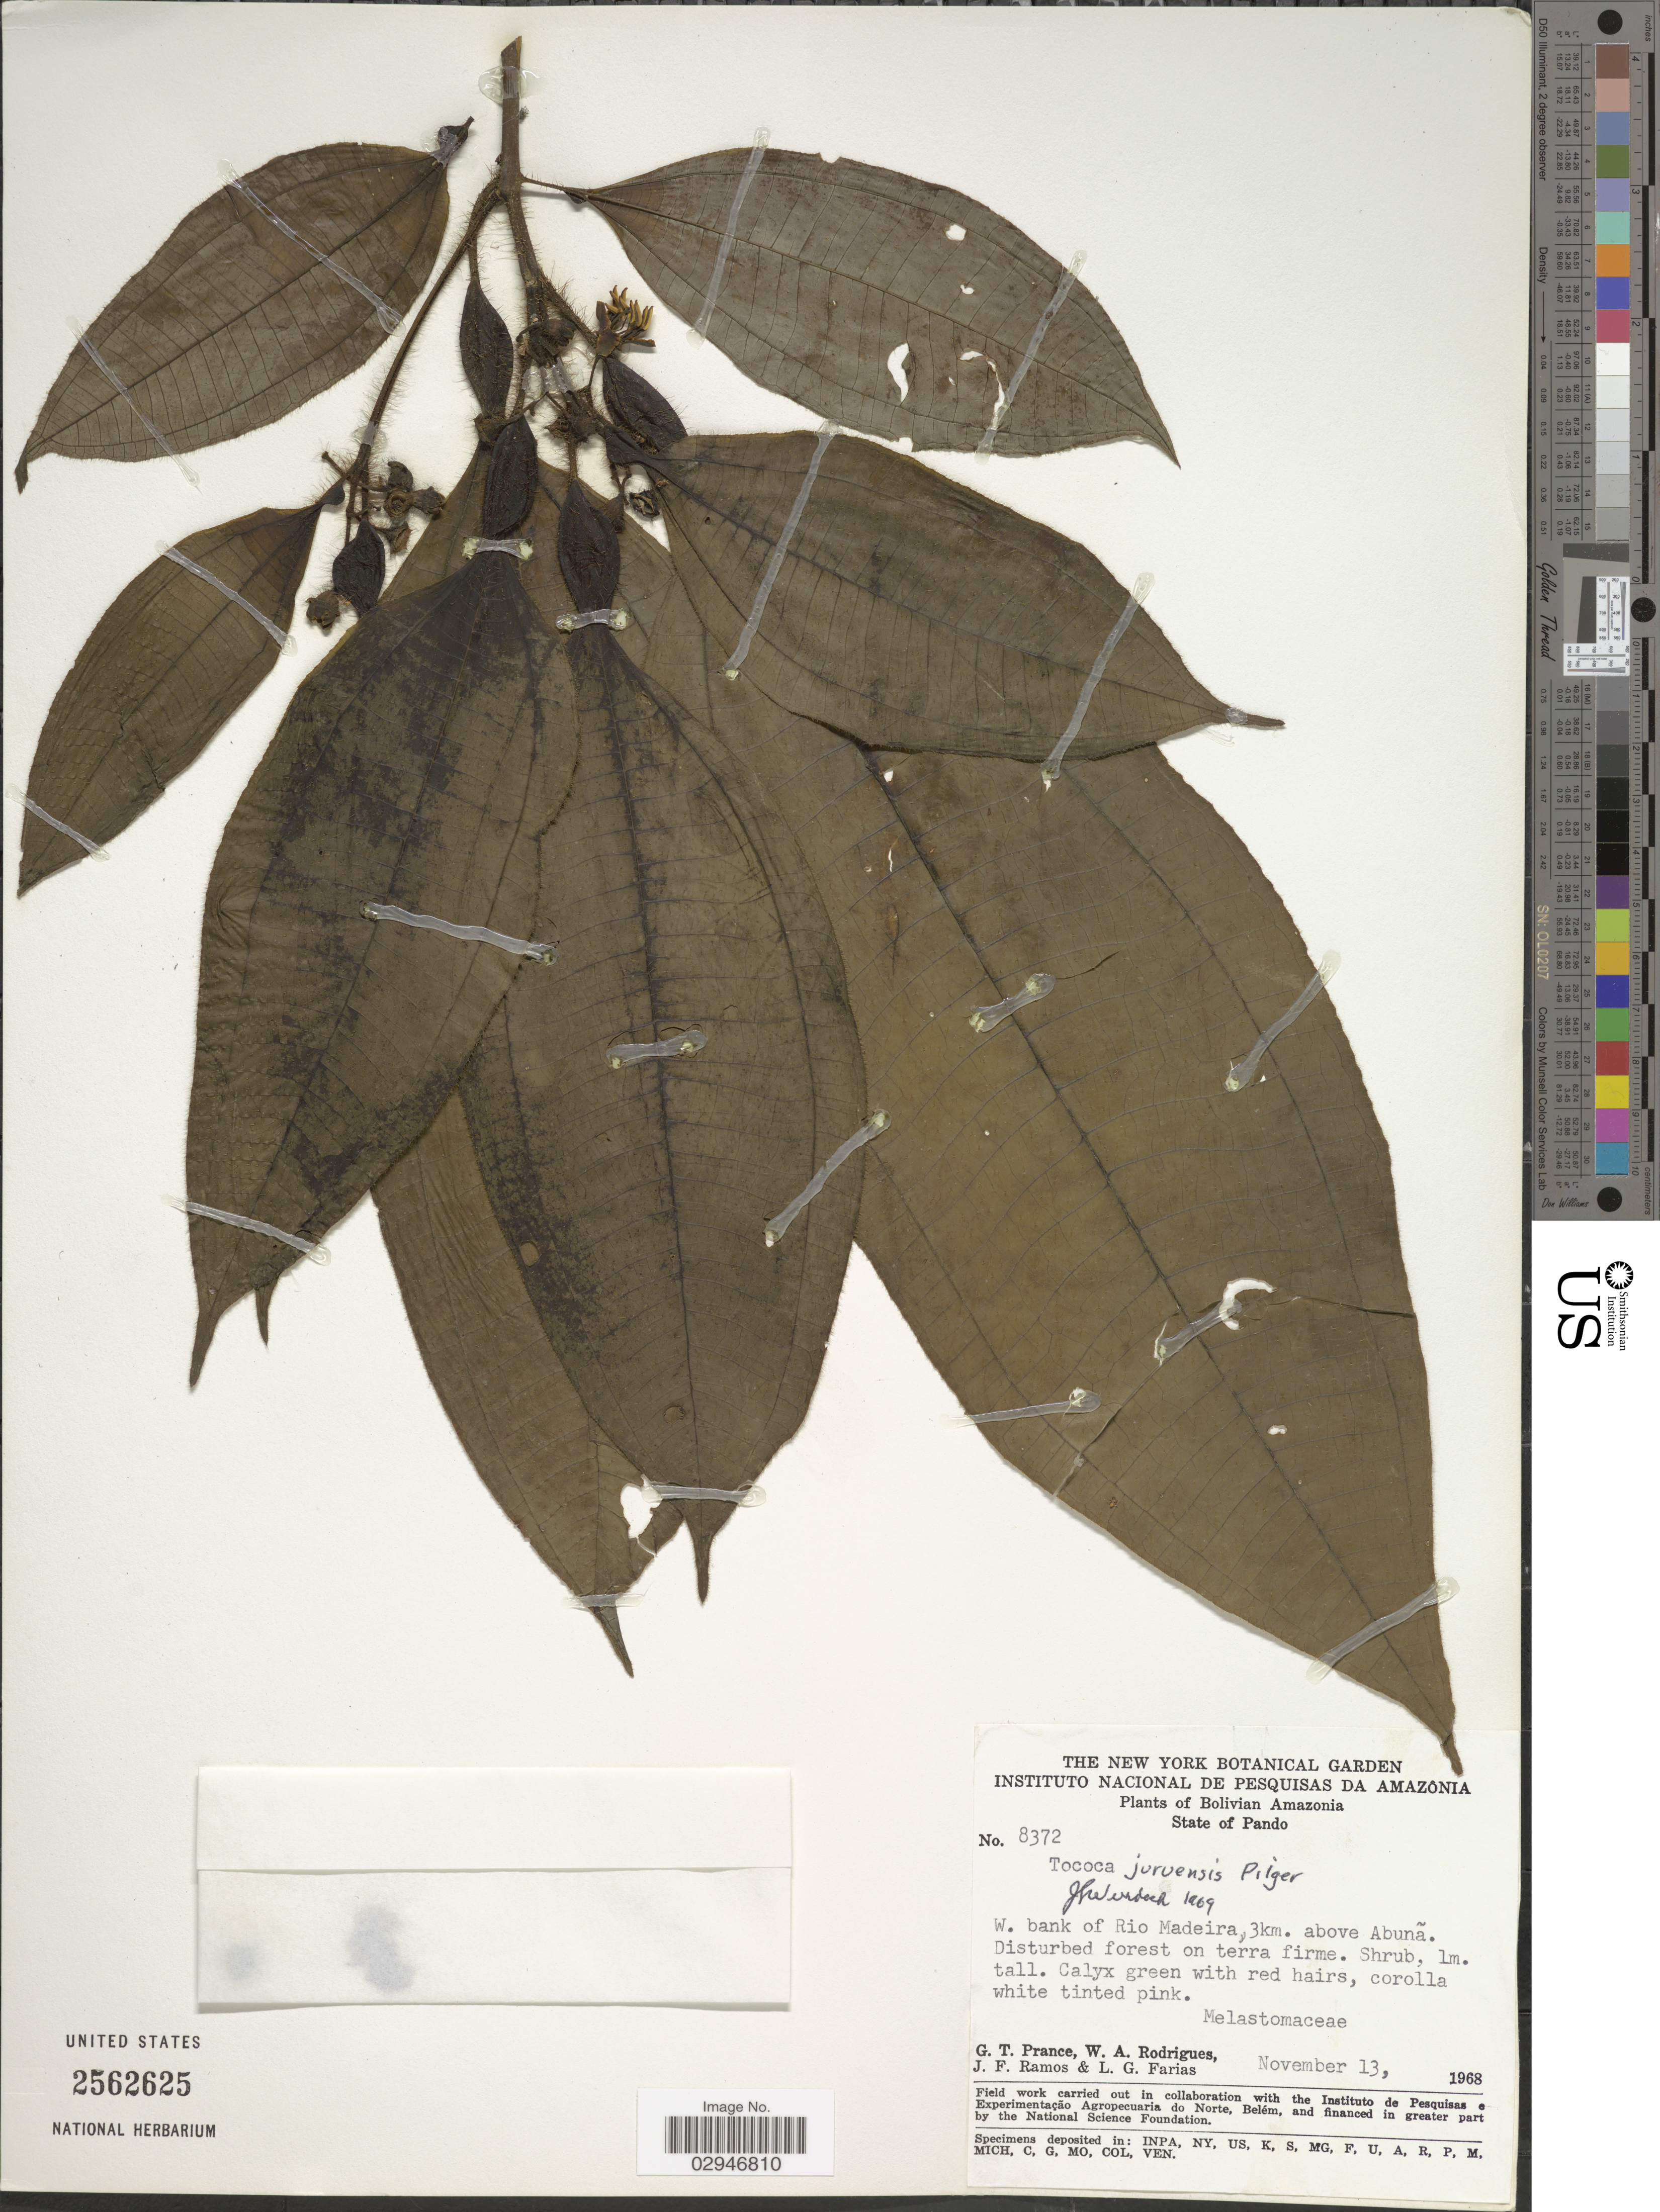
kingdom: Plantae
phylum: Tracheophyta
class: Magnoliopsida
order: Myrtales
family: Melastomataceae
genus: Tococa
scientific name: Tococa juruensis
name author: Pilg.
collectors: G. T. Prance, W. A. Rodrigues, J. F. Ramos & L. G. Farias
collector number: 8372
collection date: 1968-11-13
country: Bolivia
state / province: Pando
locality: Bolivian Amazonia. State of Pando. W. Bank of Rio Madeira, 3km. above Abunã.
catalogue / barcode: US 2562625